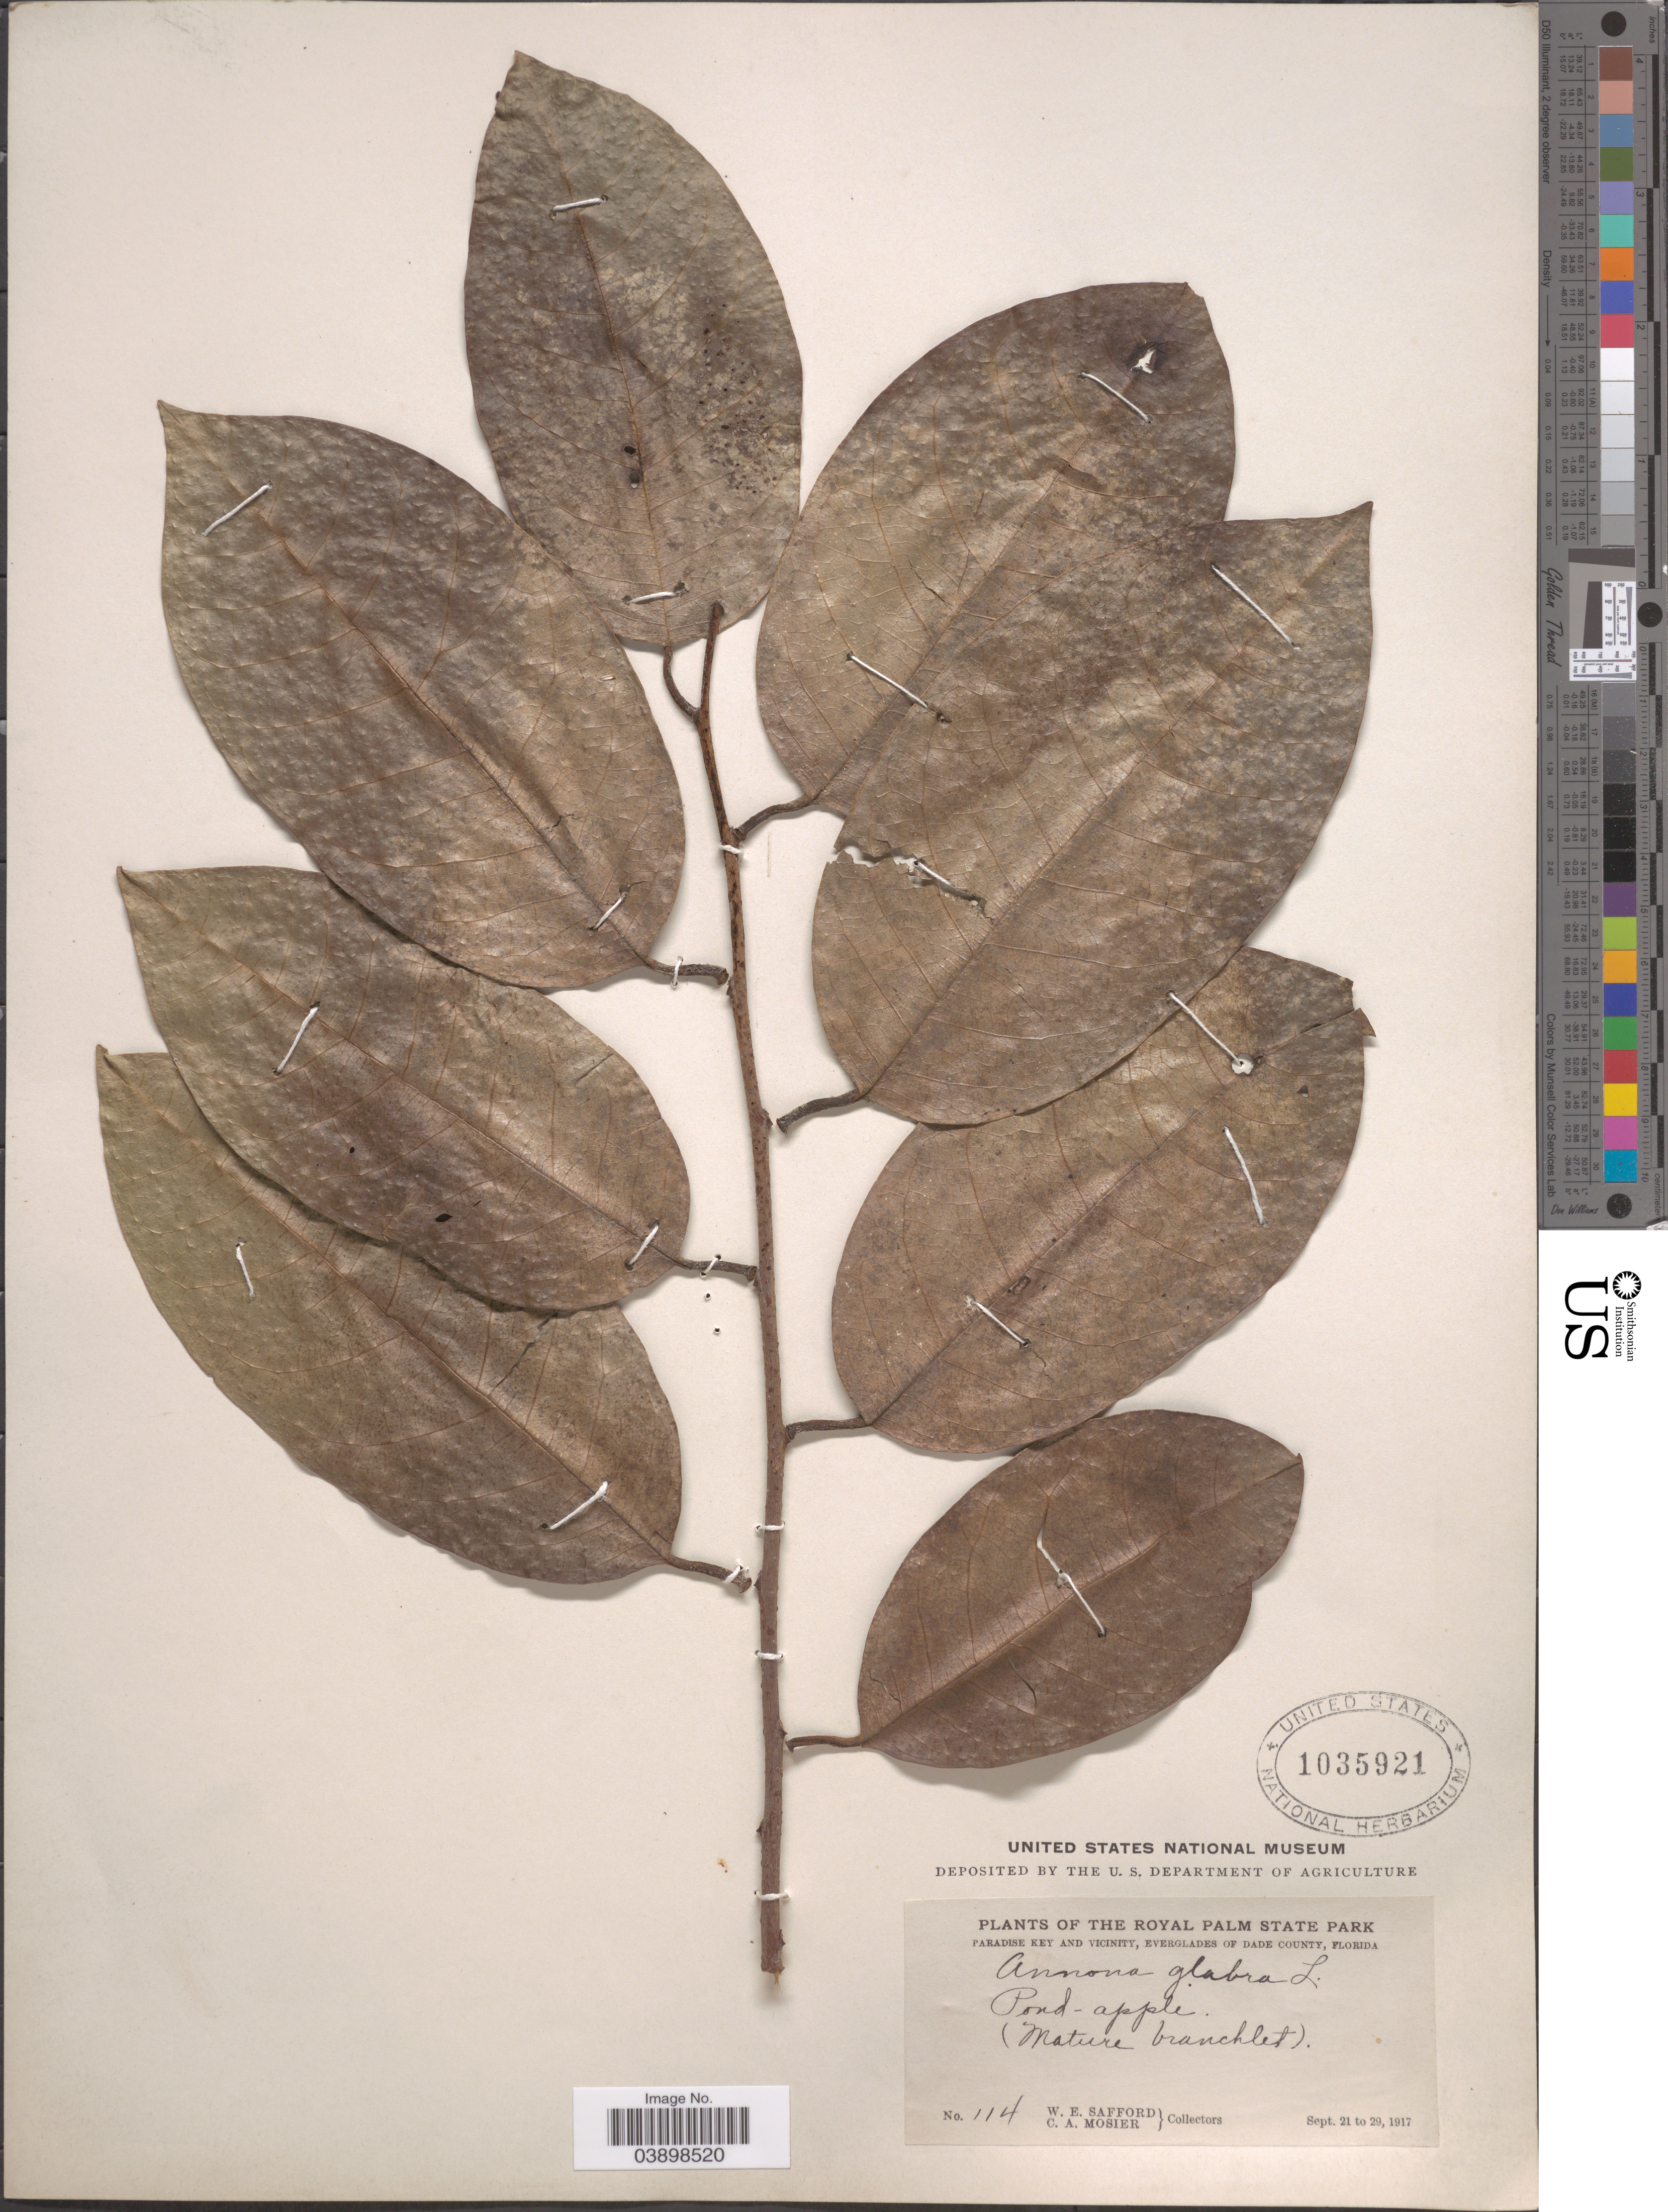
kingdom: Plantae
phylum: Tracheophyta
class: Magnoliopsida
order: Magnoliales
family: Annonaceae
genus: Annona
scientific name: Annona glabra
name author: L.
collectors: W. E. Safford & C. A. Mosier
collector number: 114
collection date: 1917-09-21/1917-09-29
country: United States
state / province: Florida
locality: The Royal Palm State Park. Paradise Key and vicinity, Everglades of Dade County.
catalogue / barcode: US 1035921